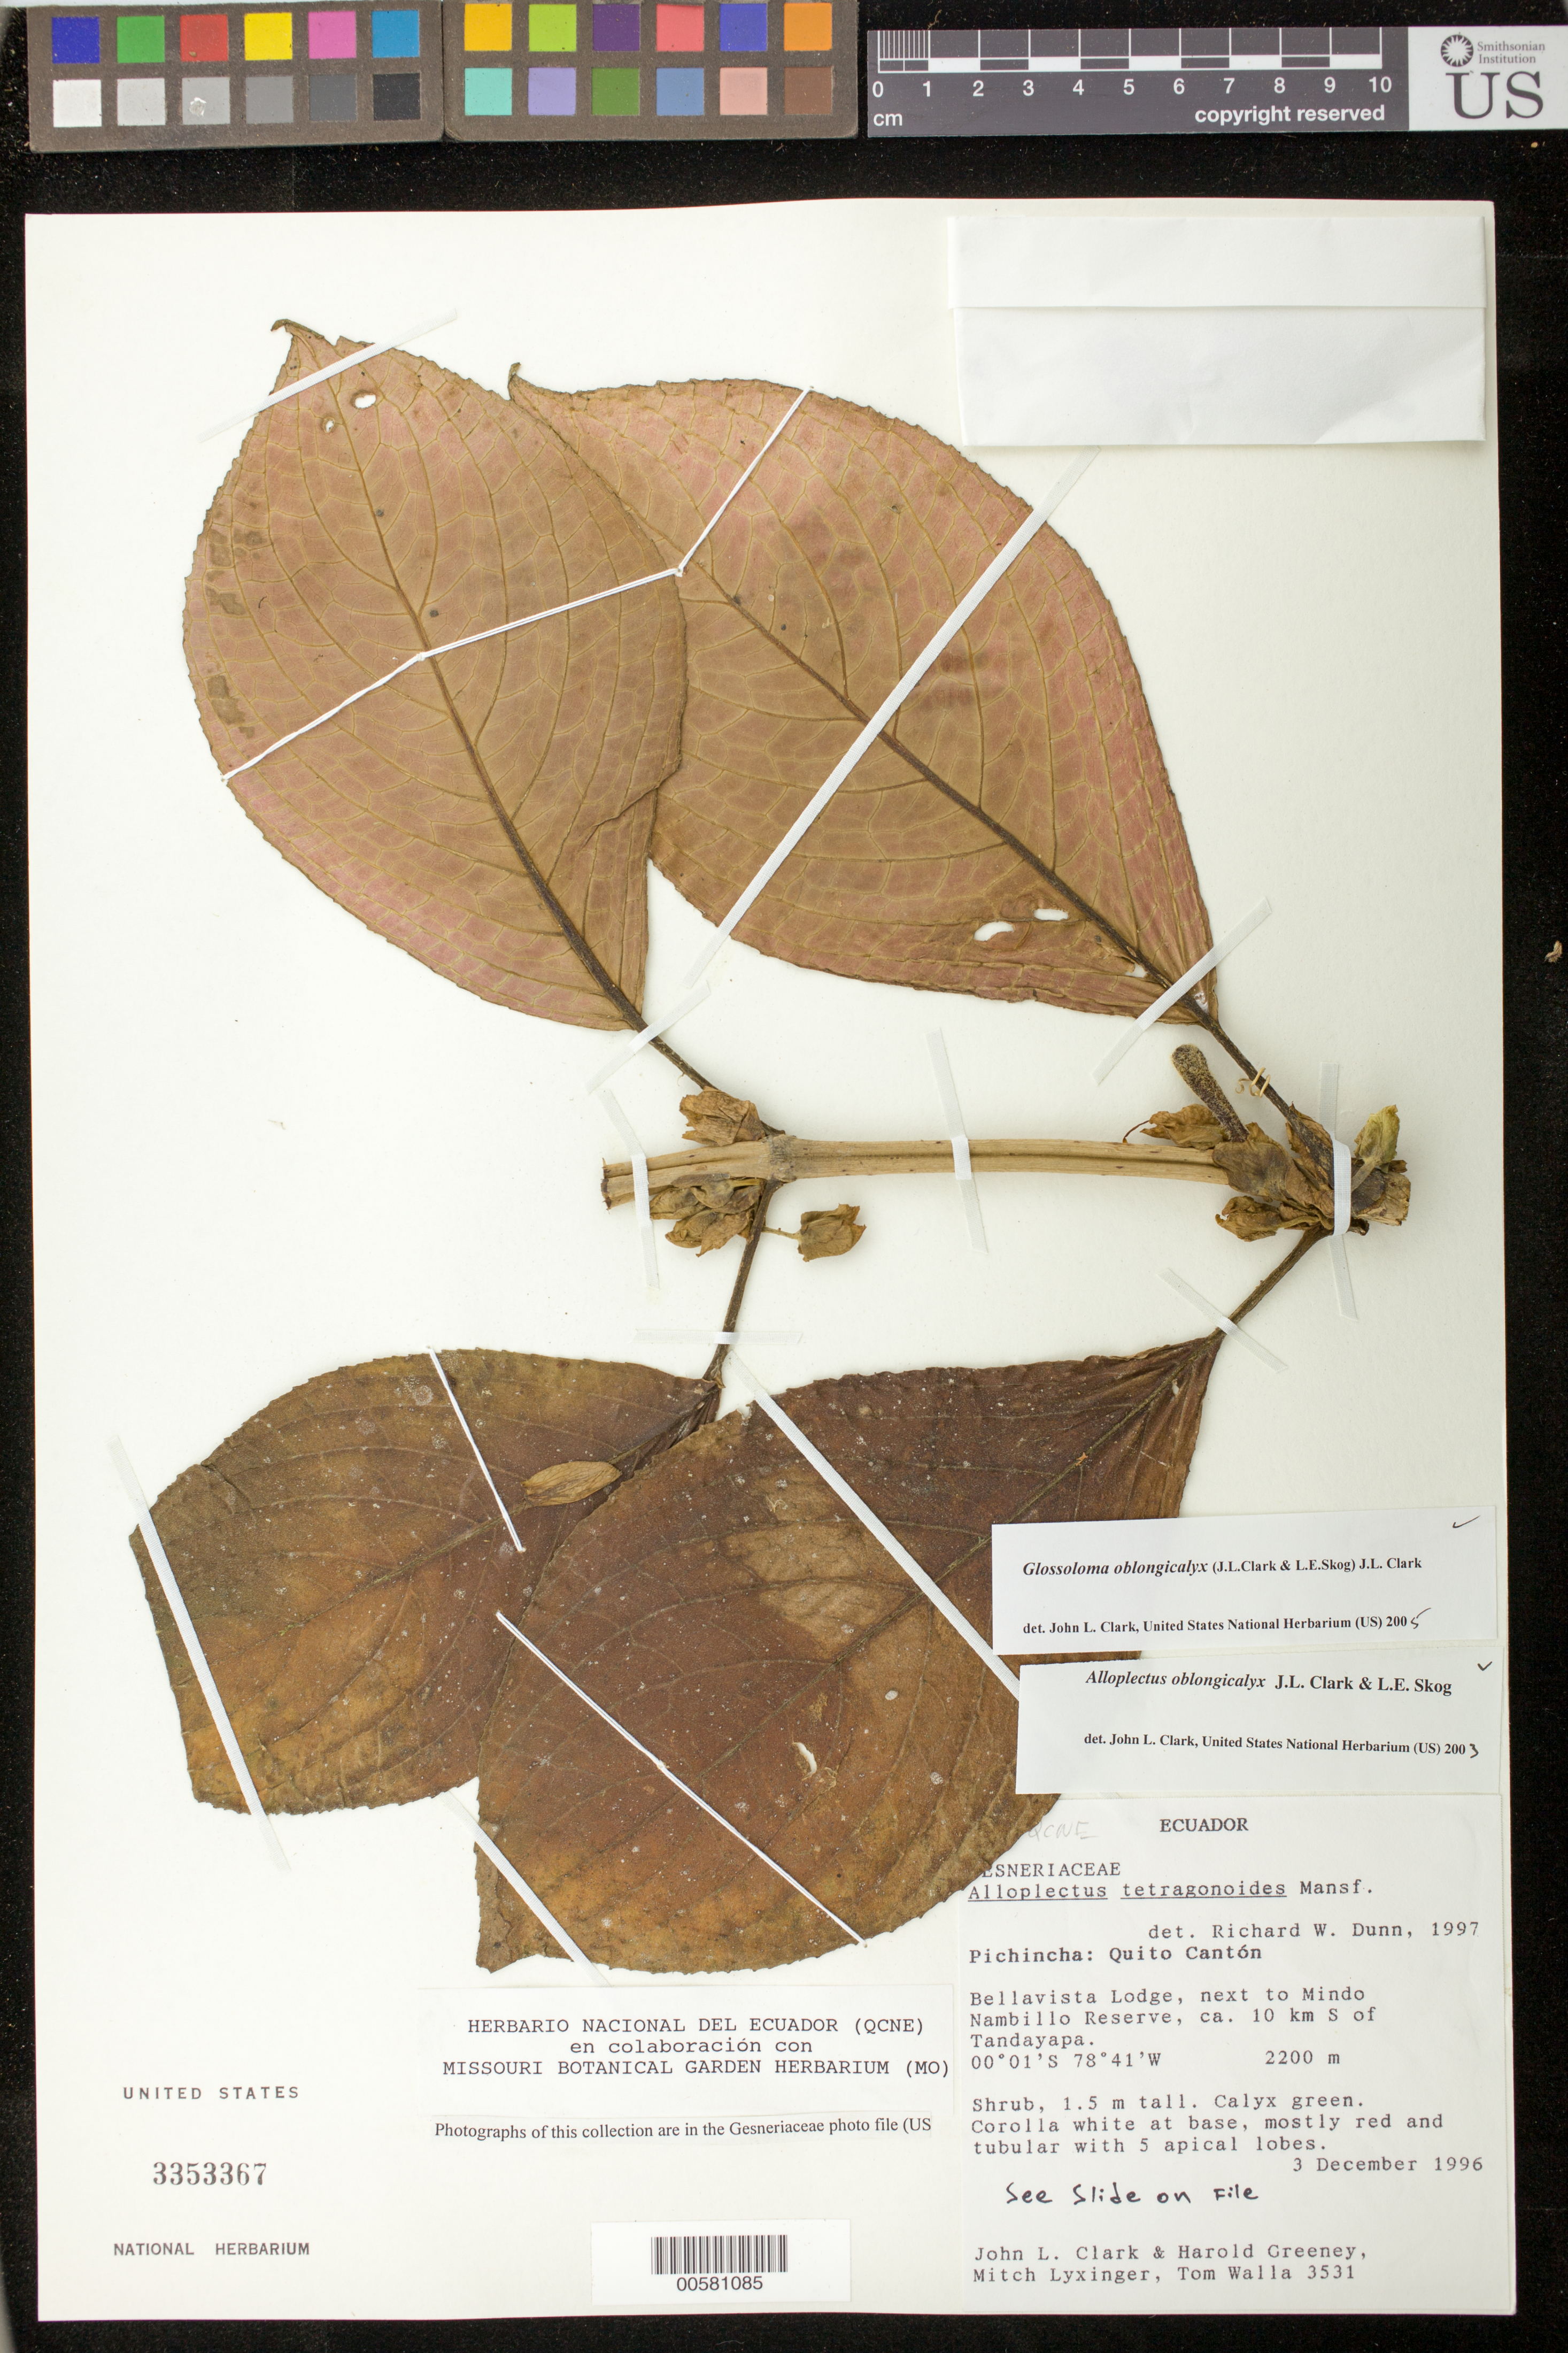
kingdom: Plantae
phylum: Tracheophyta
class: Magnoliopsida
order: Lamiales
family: Gesneriaceae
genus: Glossoloma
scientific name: Glossoloma oblongicalyx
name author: (J.L. Clark & L.E. Skog) J.L. Clark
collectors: J. L. Clark, H. Greeney, M. Lysinger & T. Walla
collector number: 3531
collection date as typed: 03 Dec 1996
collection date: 1996-12-03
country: Ecuador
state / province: Pichincha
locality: Quito Cantón. Bellavista Lodge, next to Mindo Nambillo Reserve, ca. 10 km S of Tandayapa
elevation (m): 2200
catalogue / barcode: US 3353367